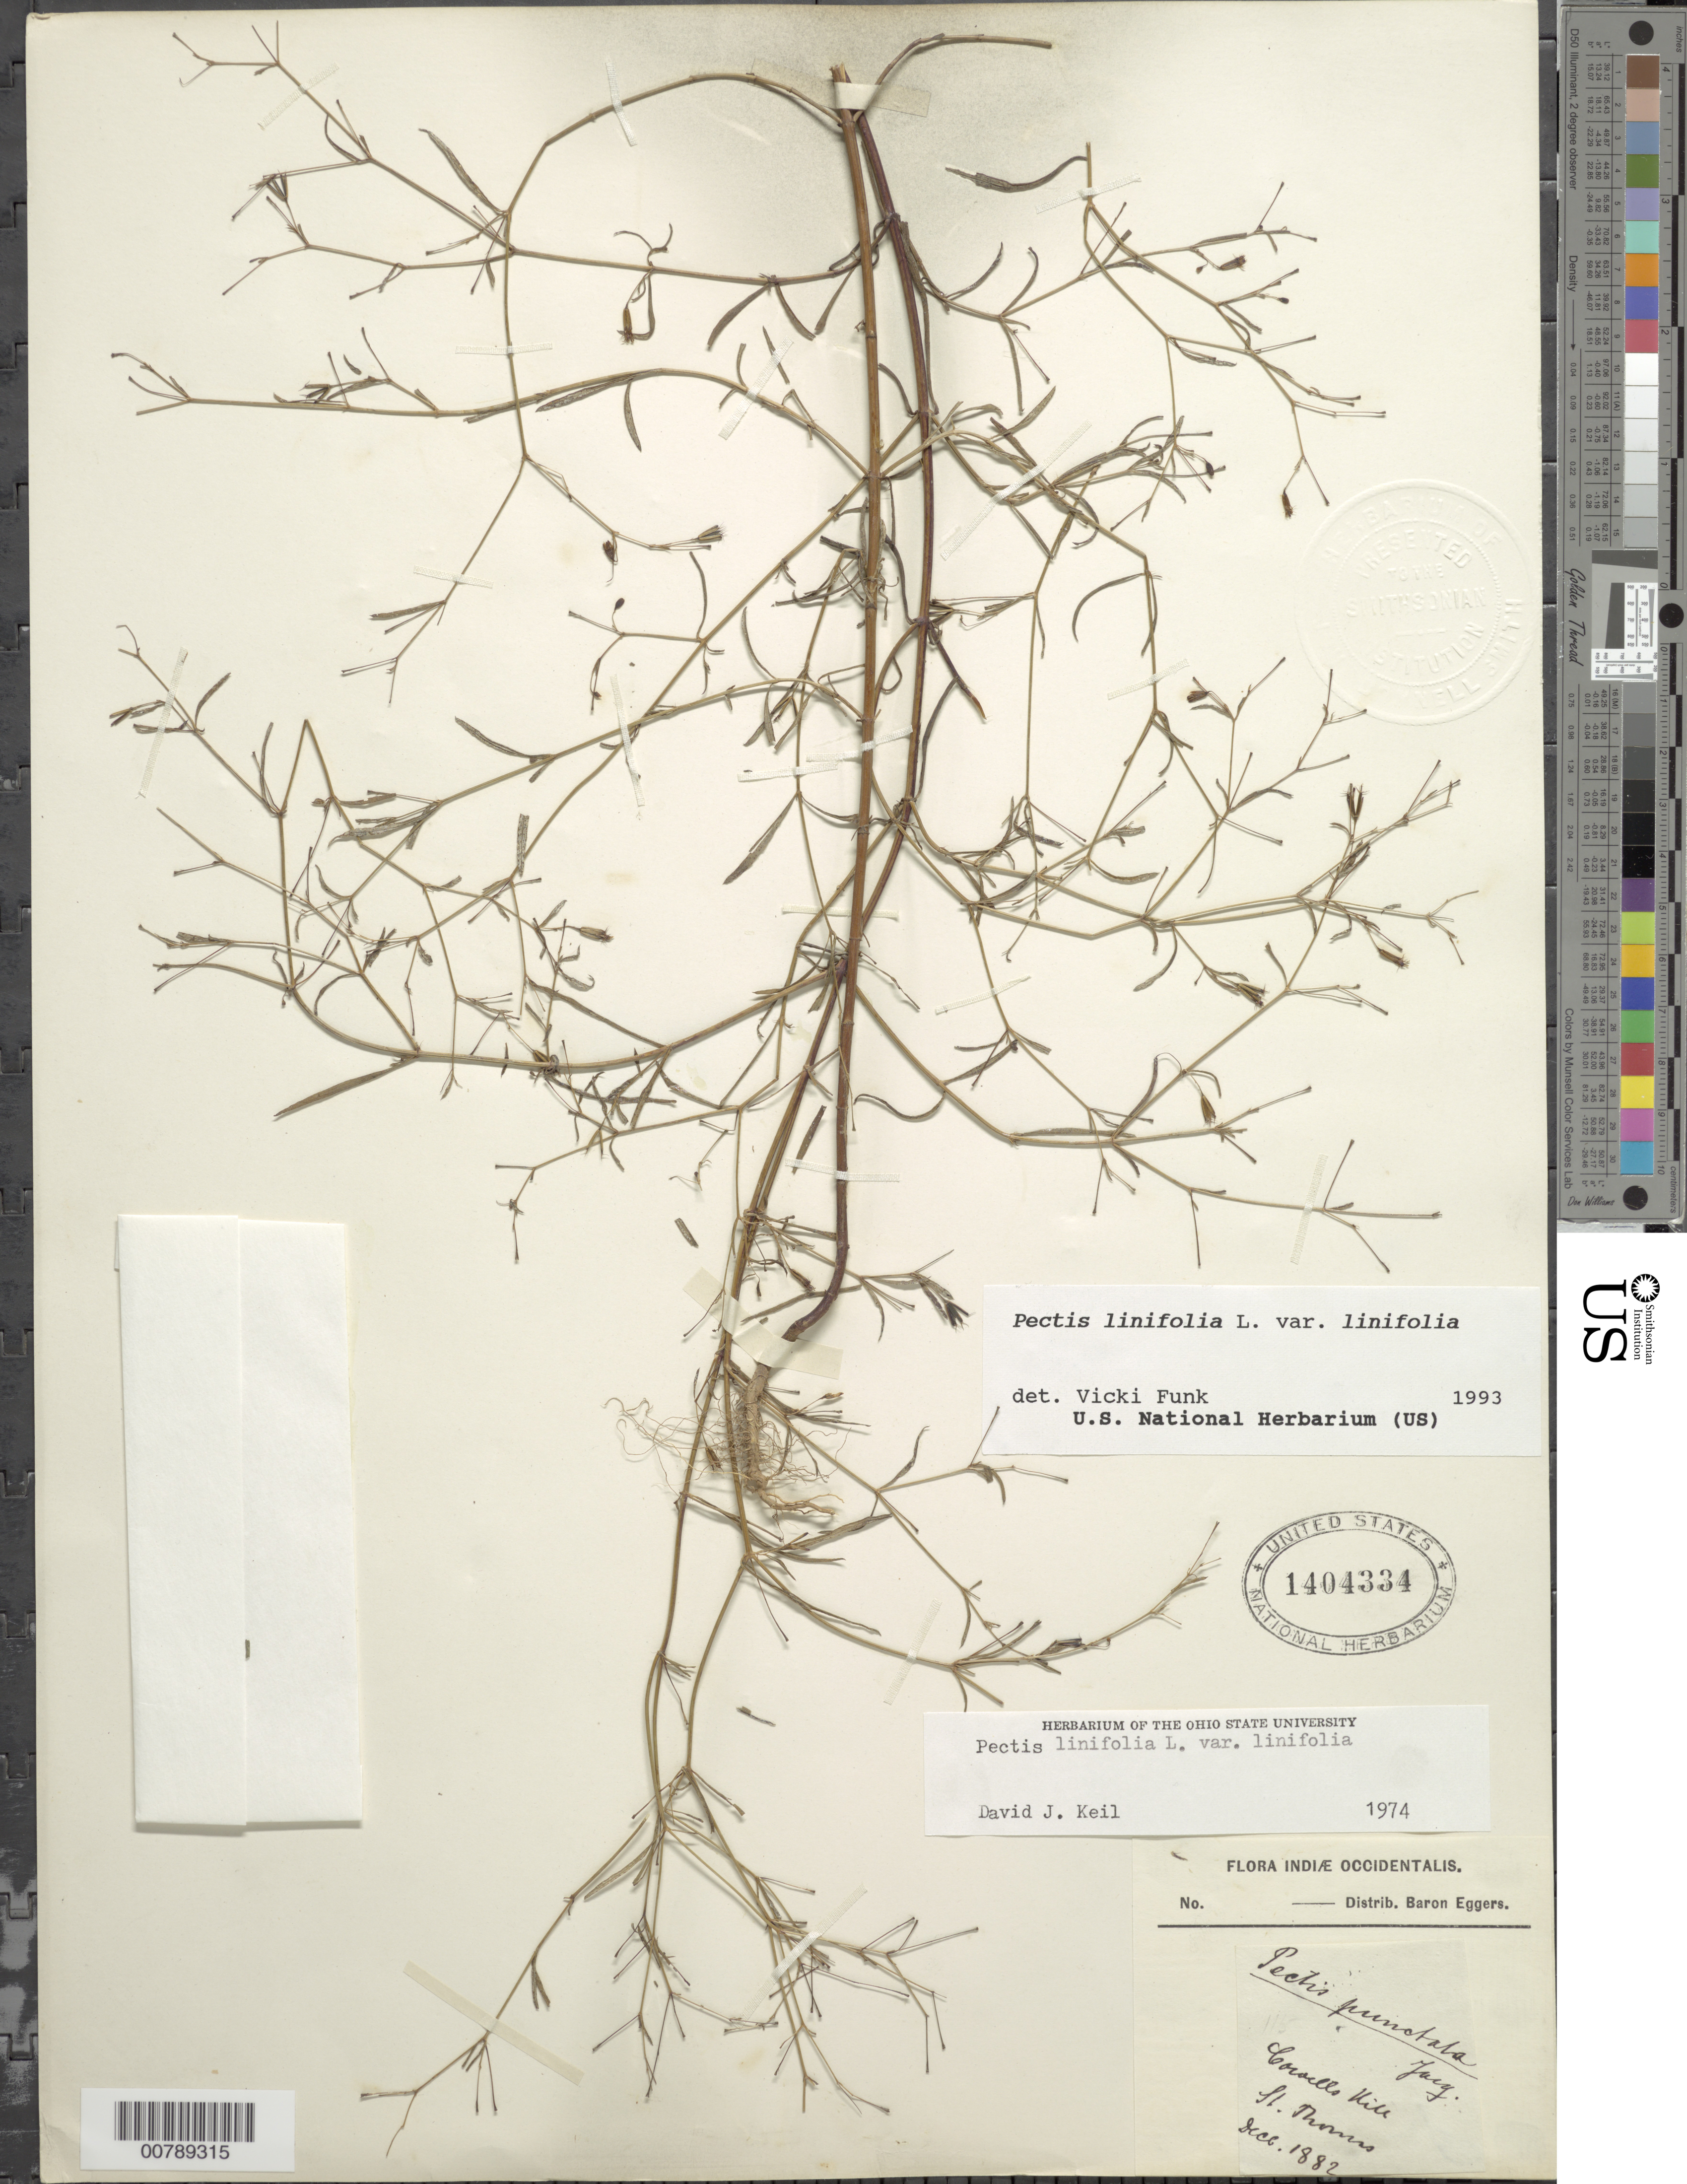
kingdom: Plantae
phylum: Tracheophyta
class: Magnoliopsida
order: Asterales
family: Asteraceae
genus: Pectis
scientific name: Pectis linifolia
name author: L.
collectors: H. F. A. von Eggers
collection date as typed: Dec 1882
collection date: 1882-12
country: U.S. Virgin Islands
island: St. Thomas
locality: Corsells Kill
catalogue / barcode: US 1404334